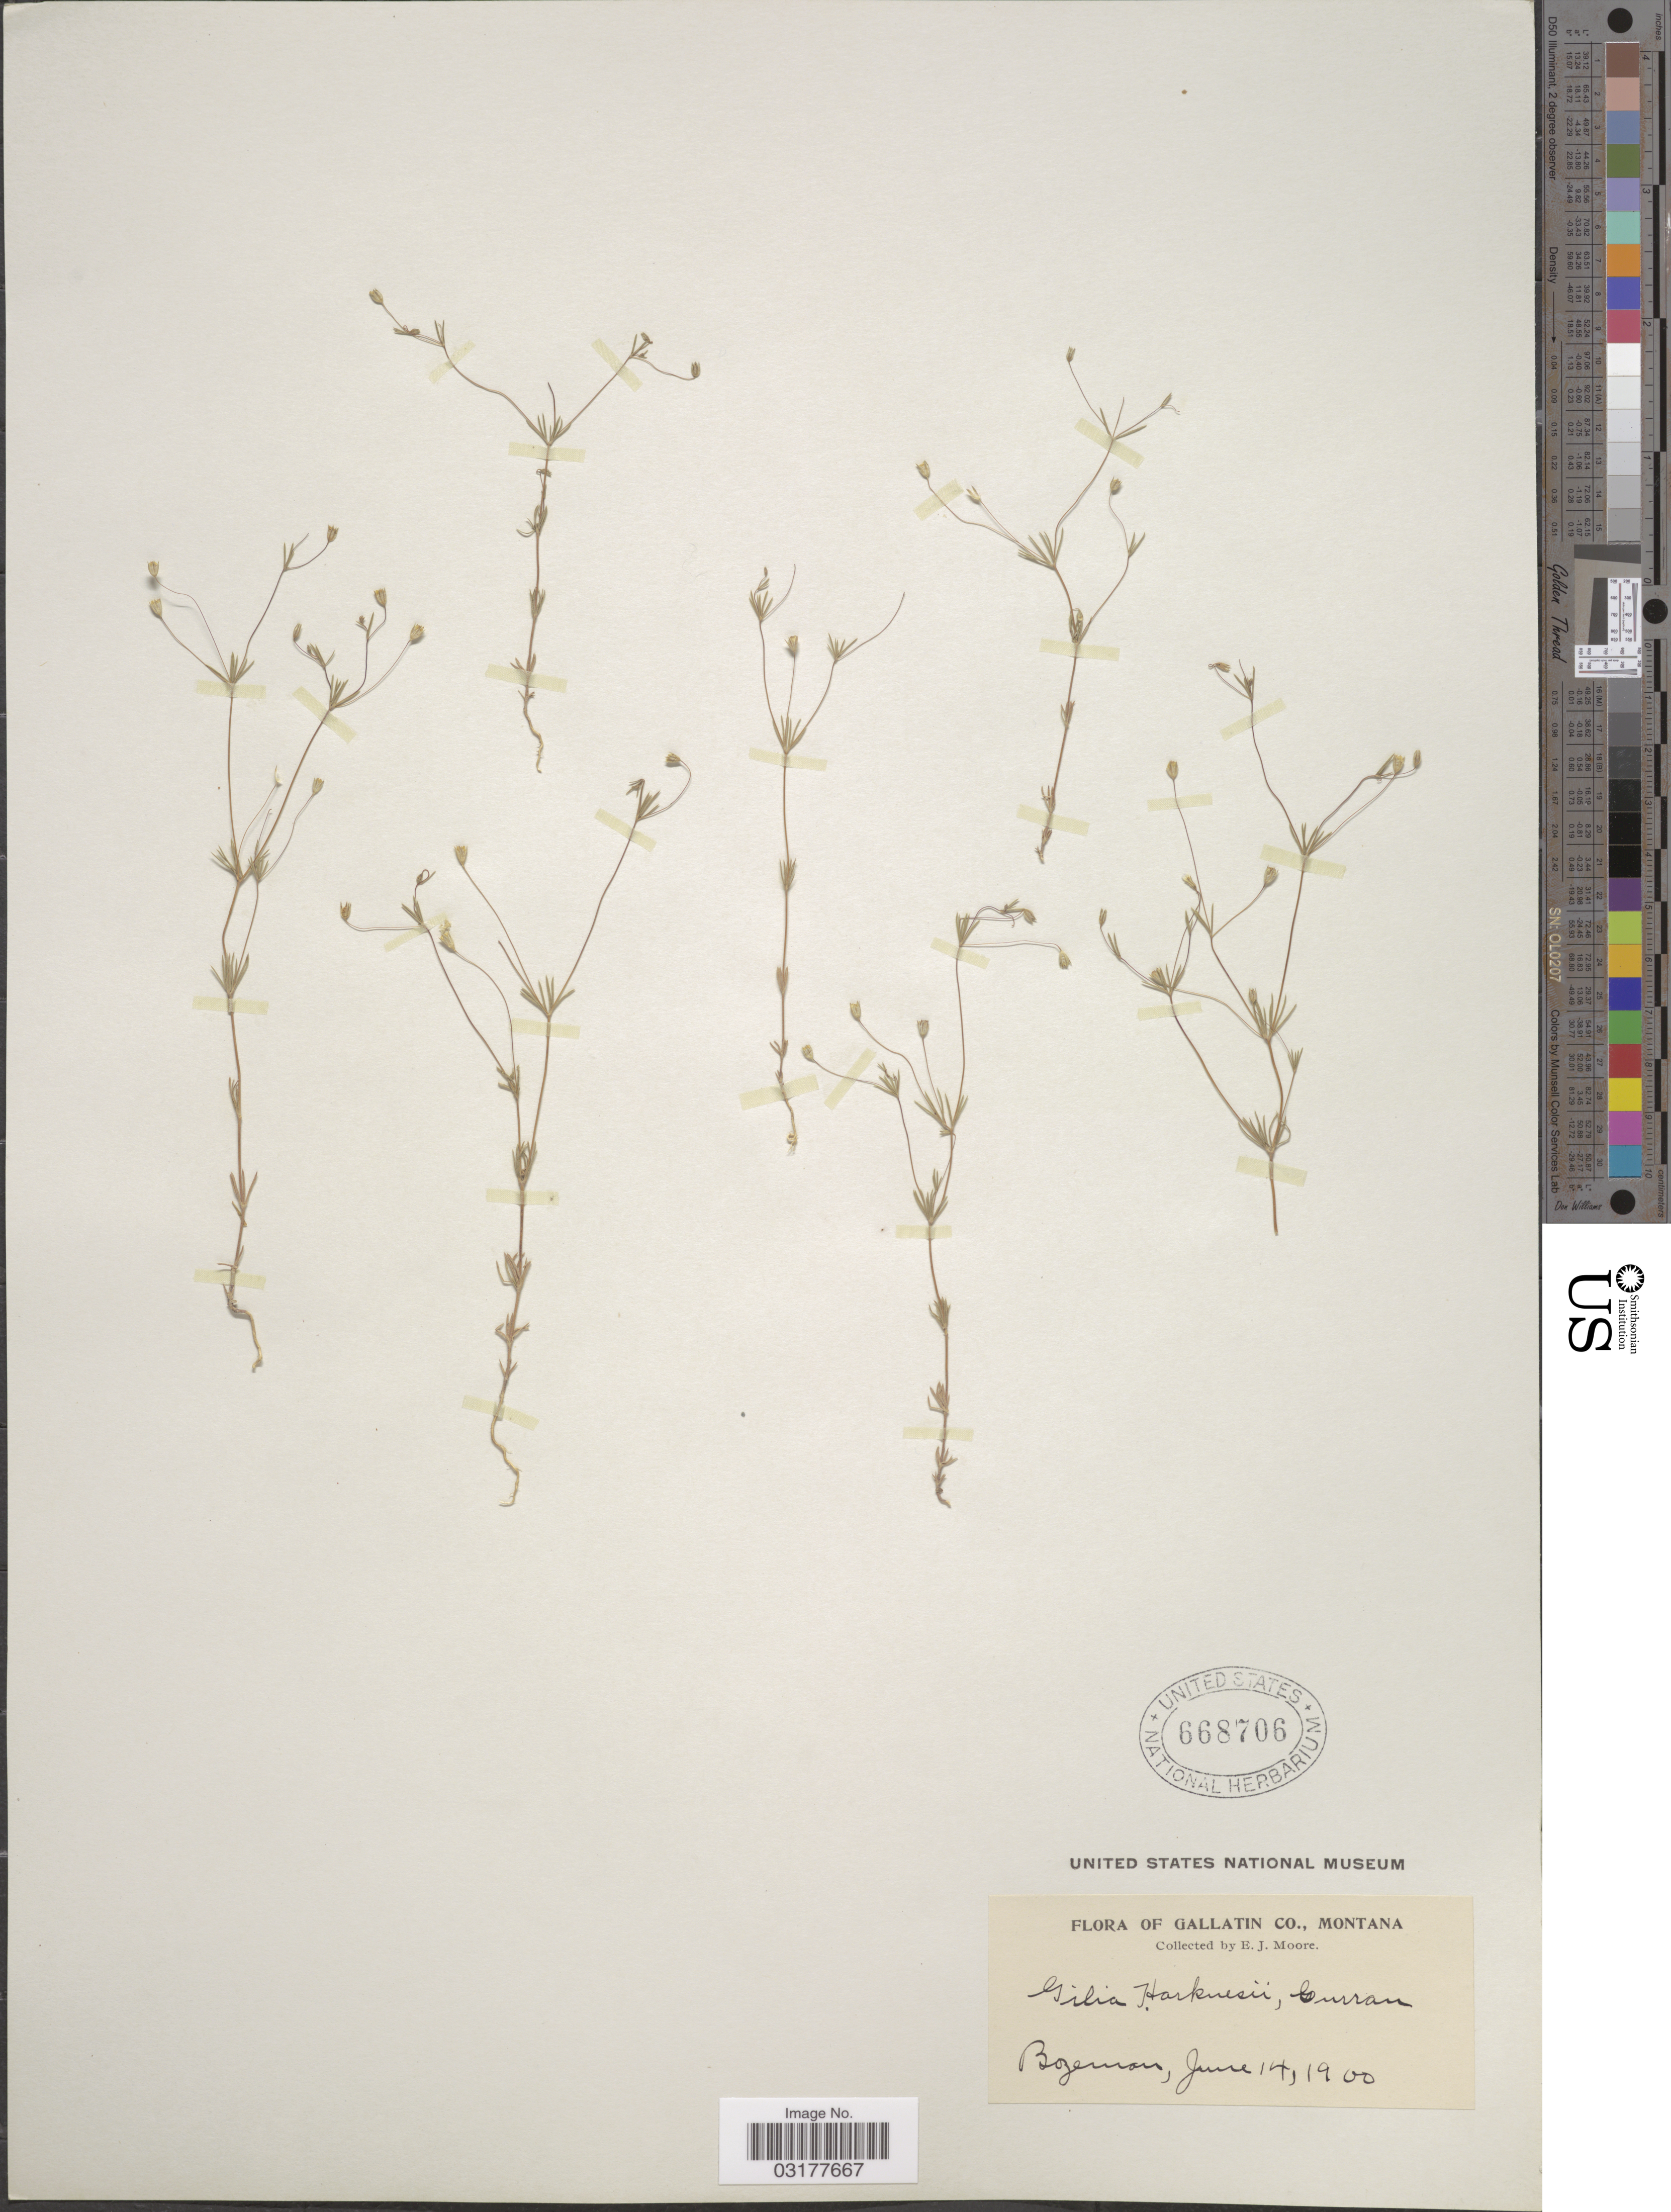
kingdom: Plantae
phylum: Tracheophyta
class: Magnoliopsida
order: Ericales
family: Polemoniaceae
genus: Leptosiphon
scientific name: Leptosiphon septentrionalis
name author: (H. Mason) J.M. Porter & L.A. Johnson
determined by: Strong, Mark T., (BOT), Smithsonian Institution - National Museum of Natural History (UNITED STATES)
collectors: E. Moore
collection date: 1900-06-14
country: United States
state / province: Montana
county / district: Gallatin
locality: Bozeman.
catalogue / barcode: US 668706